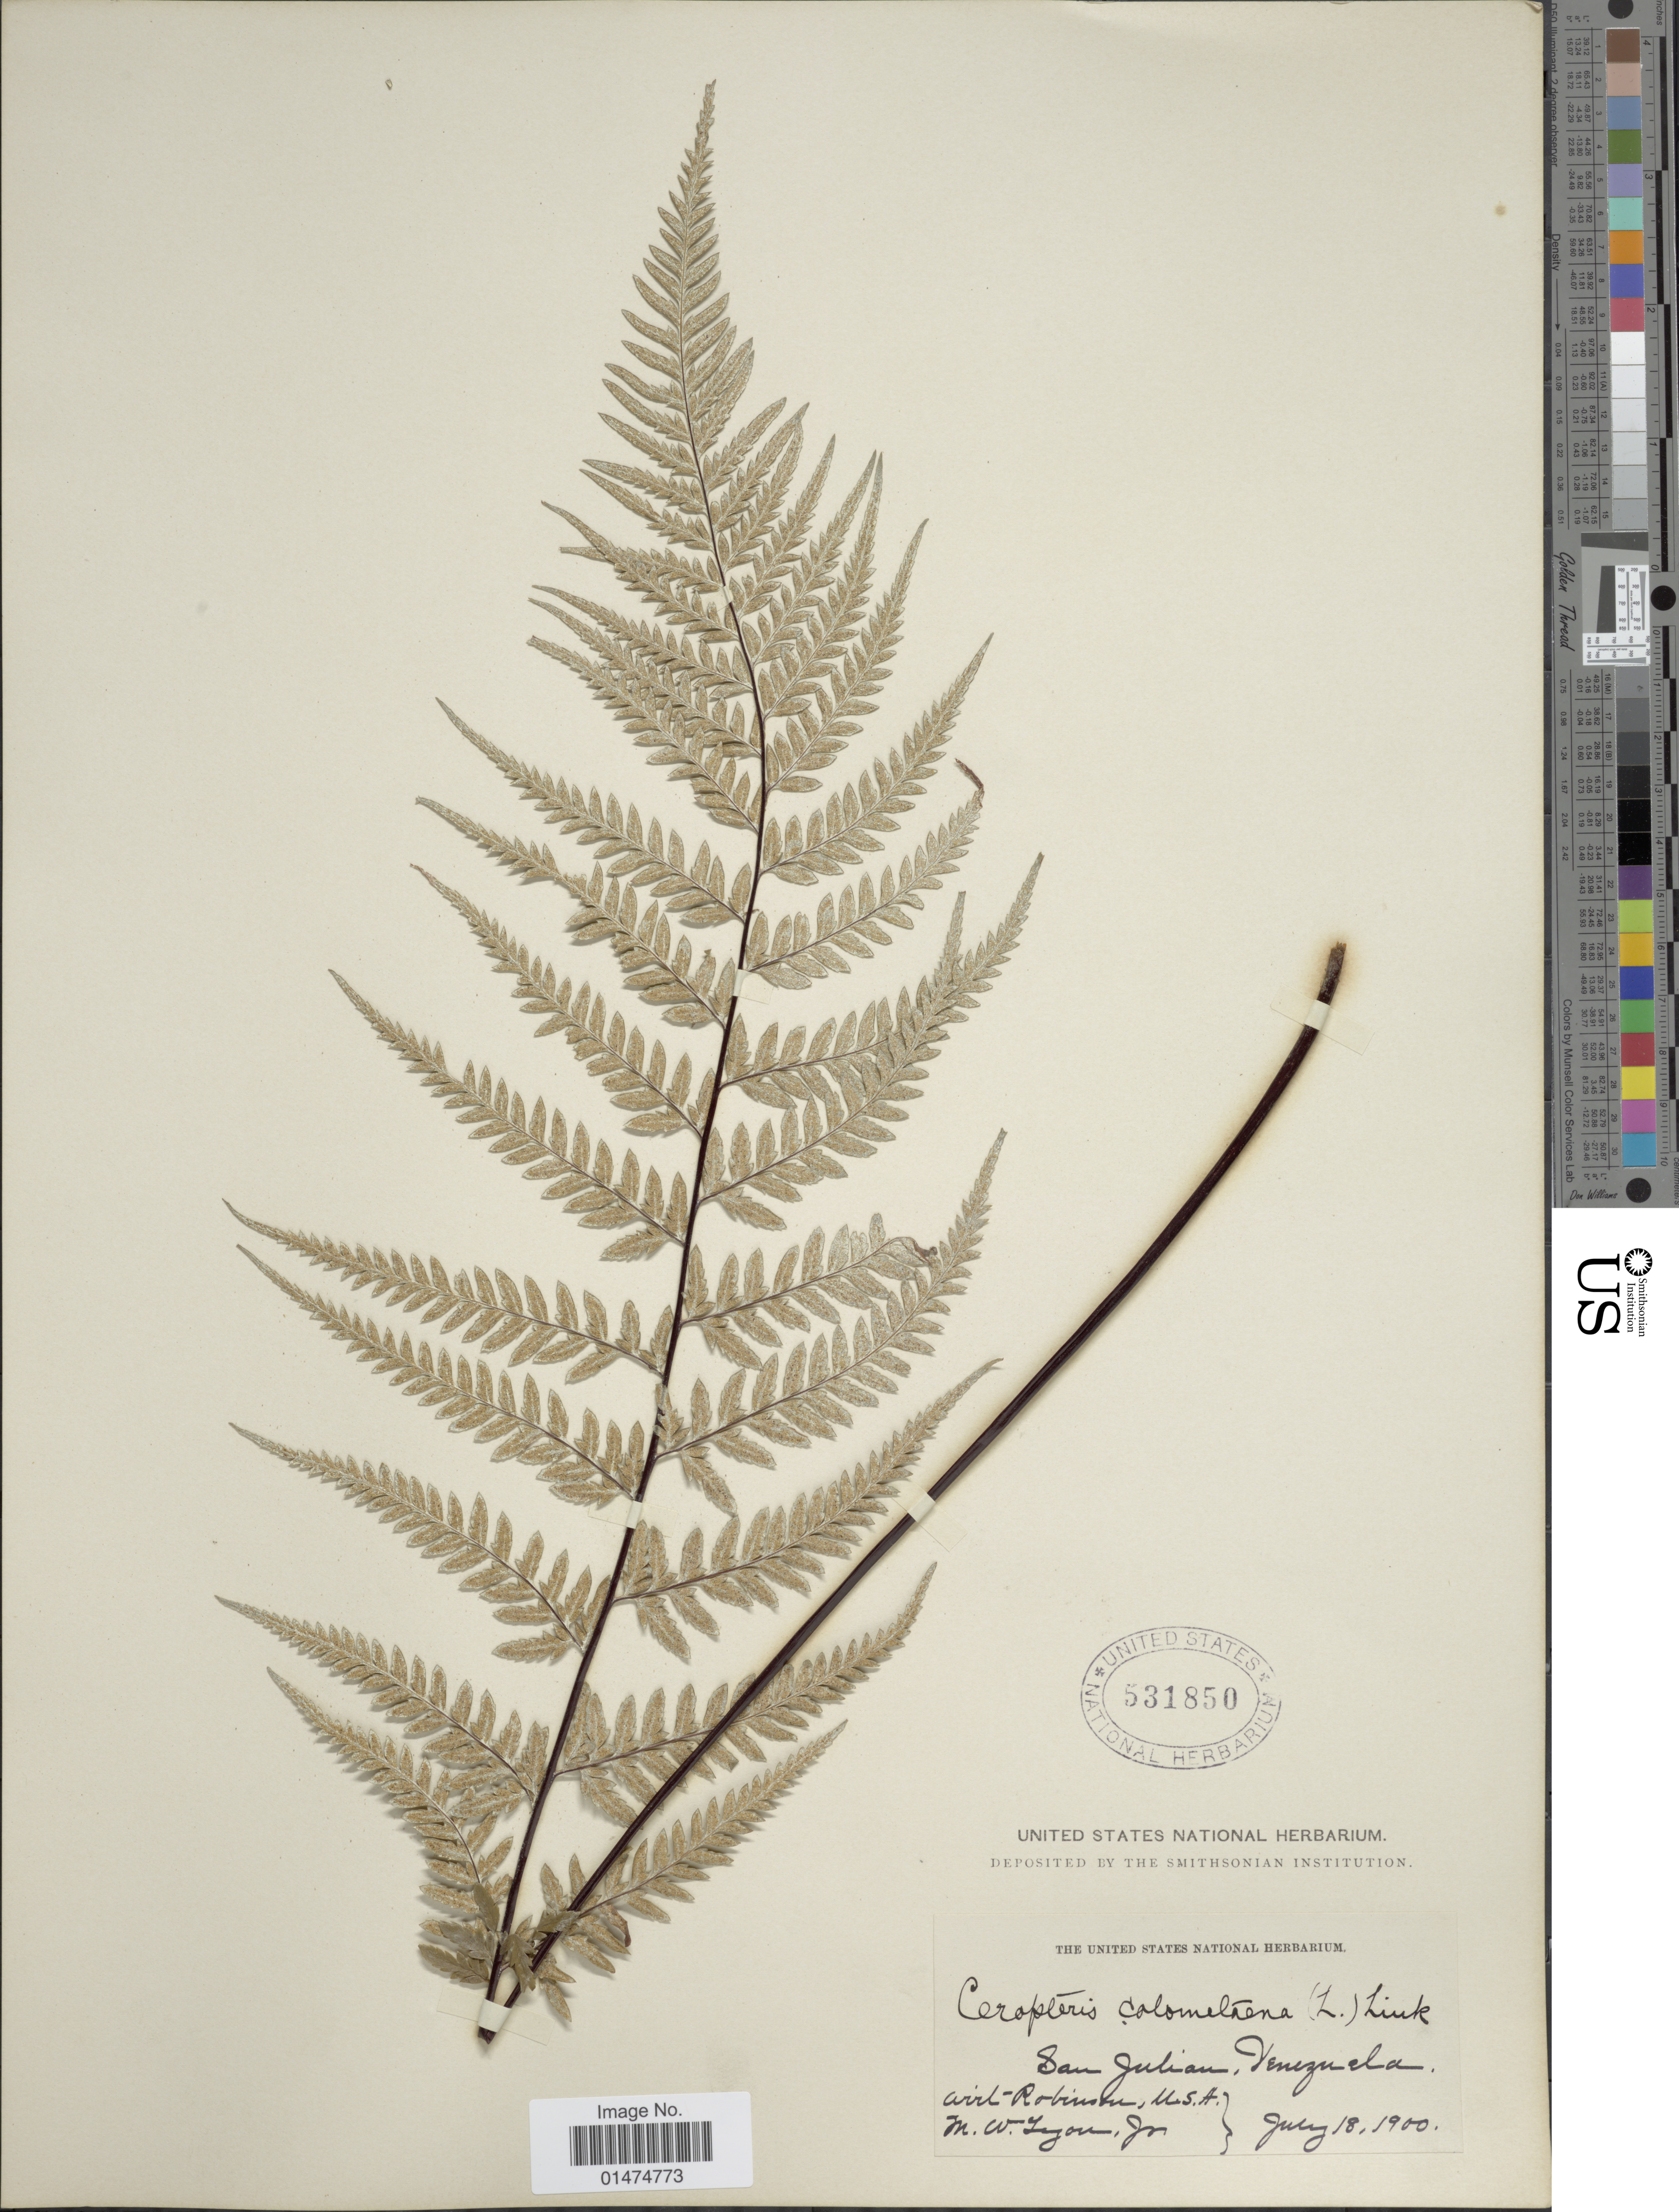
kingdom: Plantae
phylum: Tracheophyta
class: Polypodiopsida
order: Polypodiales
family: Pteridaceae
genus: Pityrogramma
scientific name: Pityrogramma calomelanos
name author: (L.) Link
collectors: M. Lyon Jr.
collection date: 1900-07-18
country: Venezuela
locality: San Julian.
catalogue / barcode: US 531850